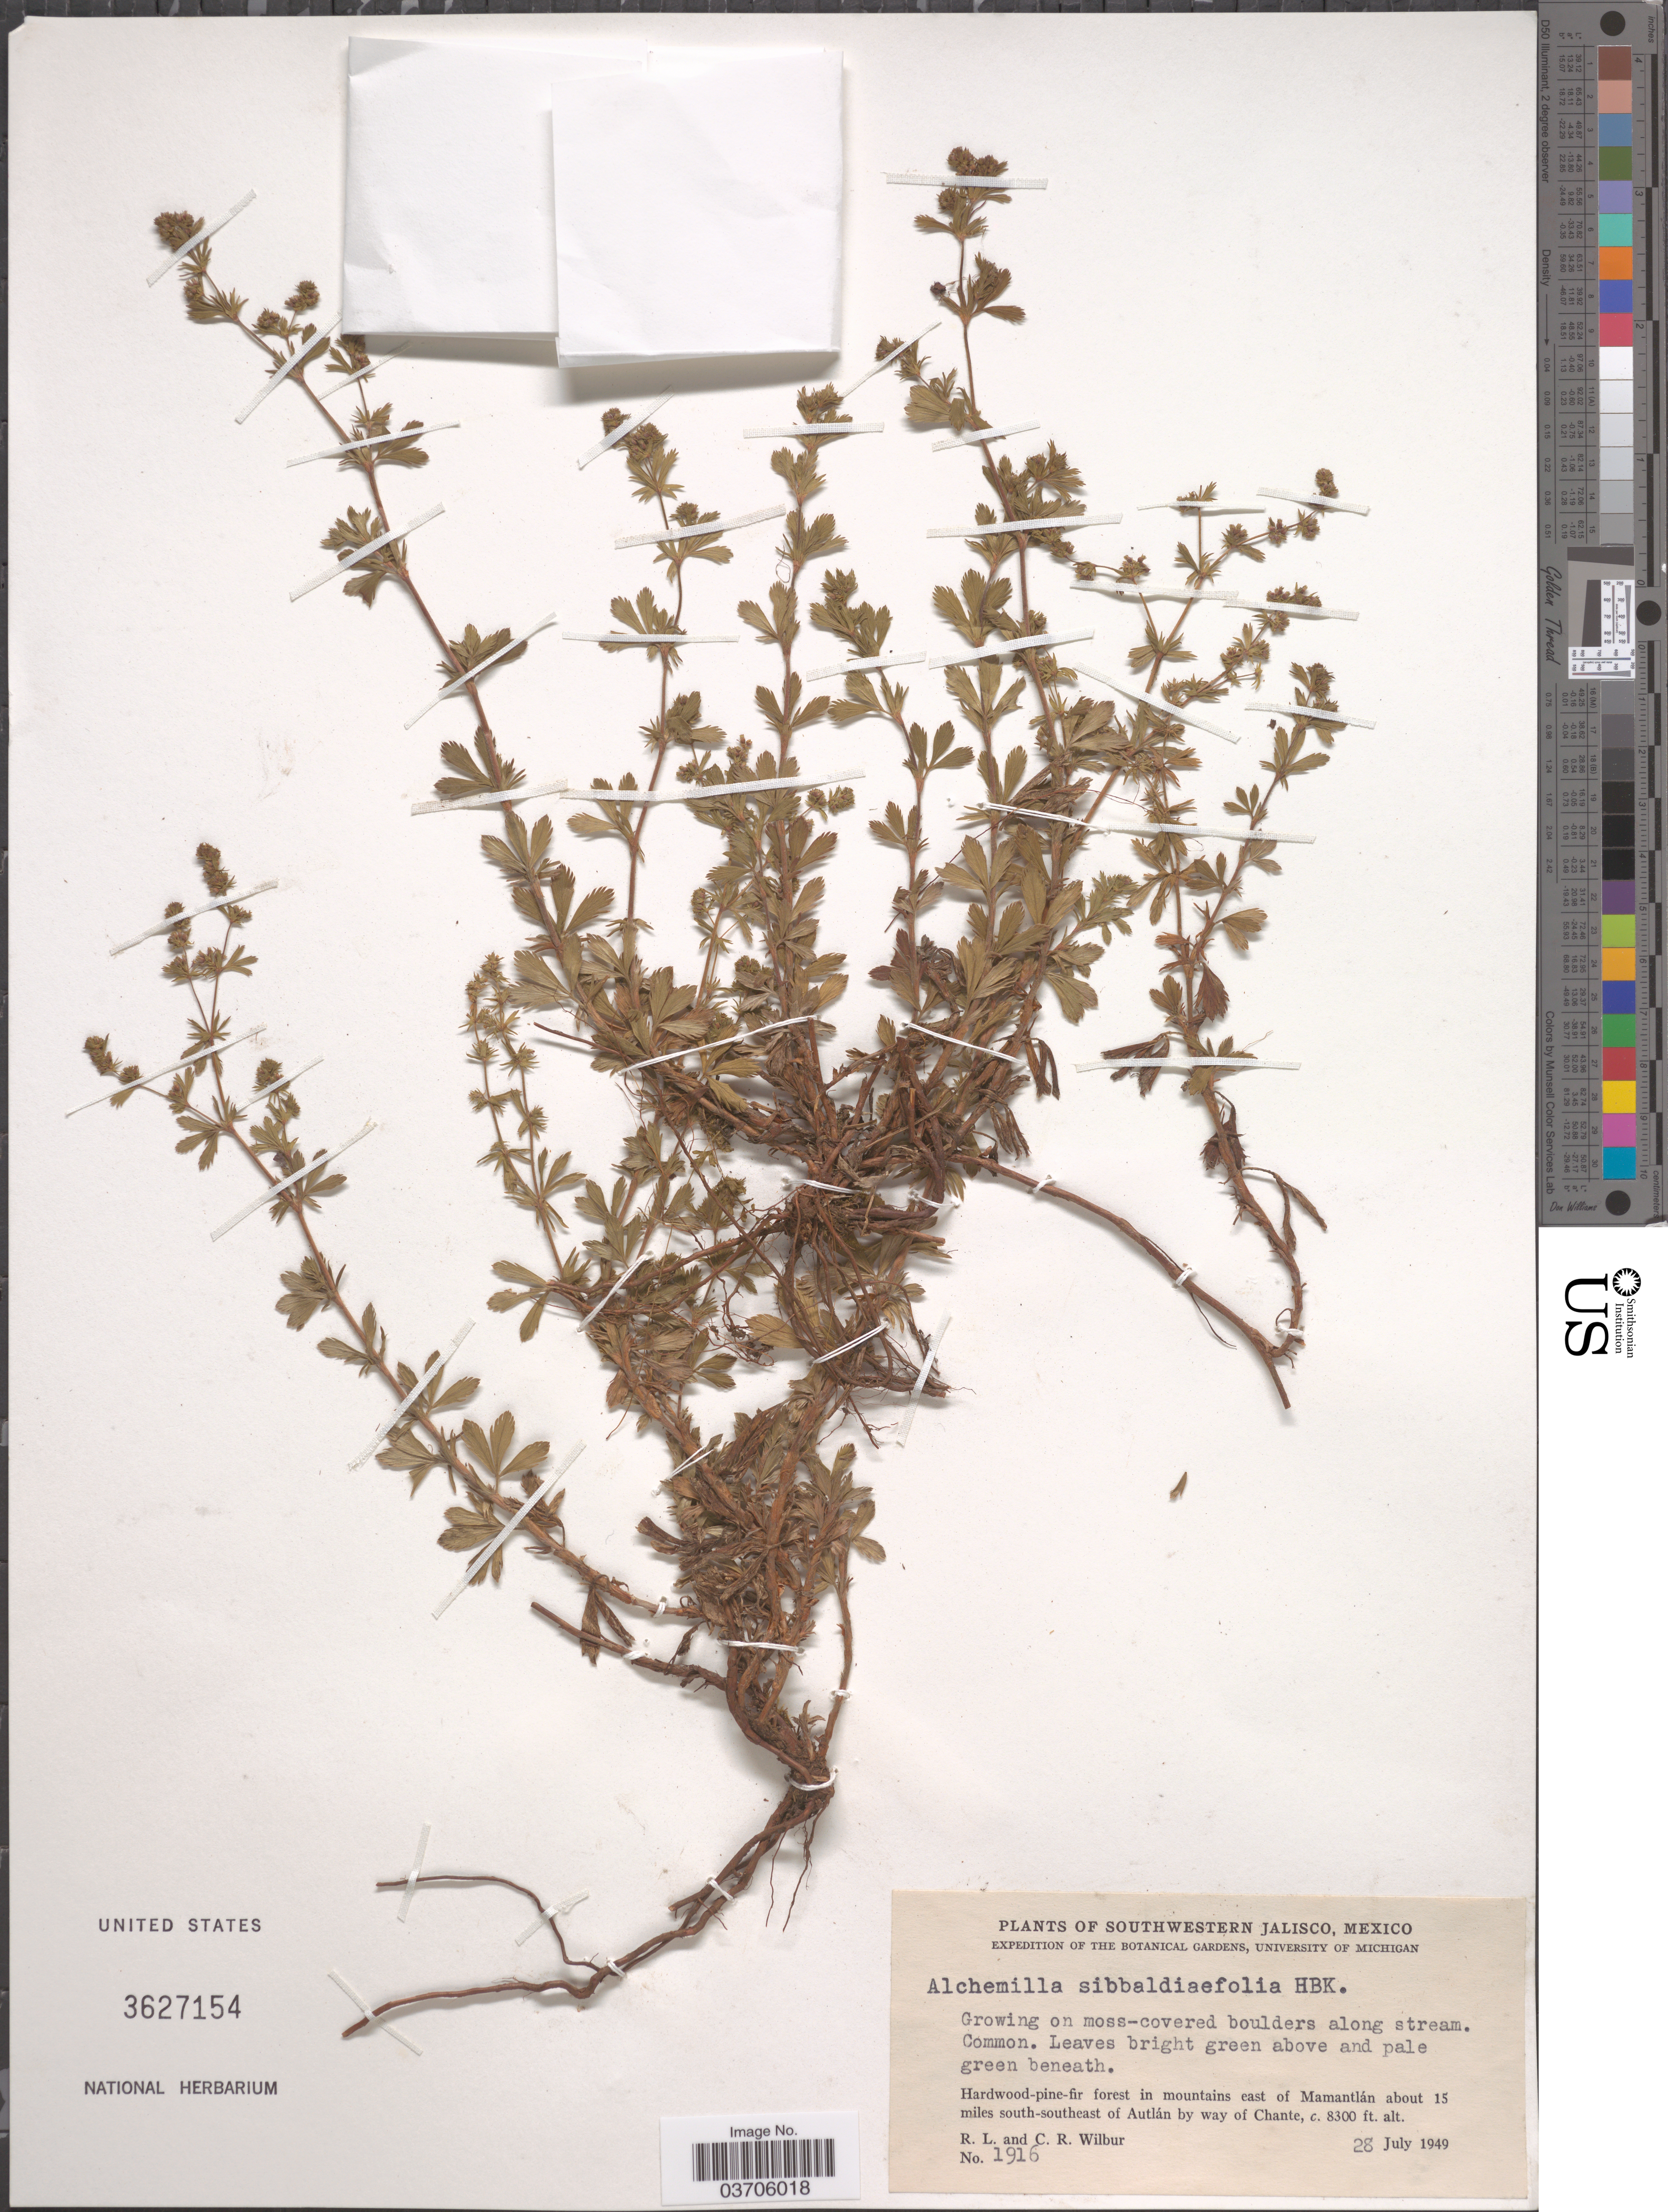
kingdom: Plantae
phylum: Tracheophyta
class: Magnoliopsida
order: Rosales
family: Rosaceae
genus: Lachemilla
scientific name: Lachemilla sibbaldiifolia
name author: (Kunth) Rydb.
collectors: R. L. Wilbur & C. Wilbur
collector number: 1916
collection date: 1949-07-28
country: Mexico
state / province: Jalisco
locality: Southwestern Jalisco. In mountains east of Mamantlán about 15 miles south-southeast of Autlán by way of Chante.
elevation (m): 2530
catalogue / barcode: US 3627154